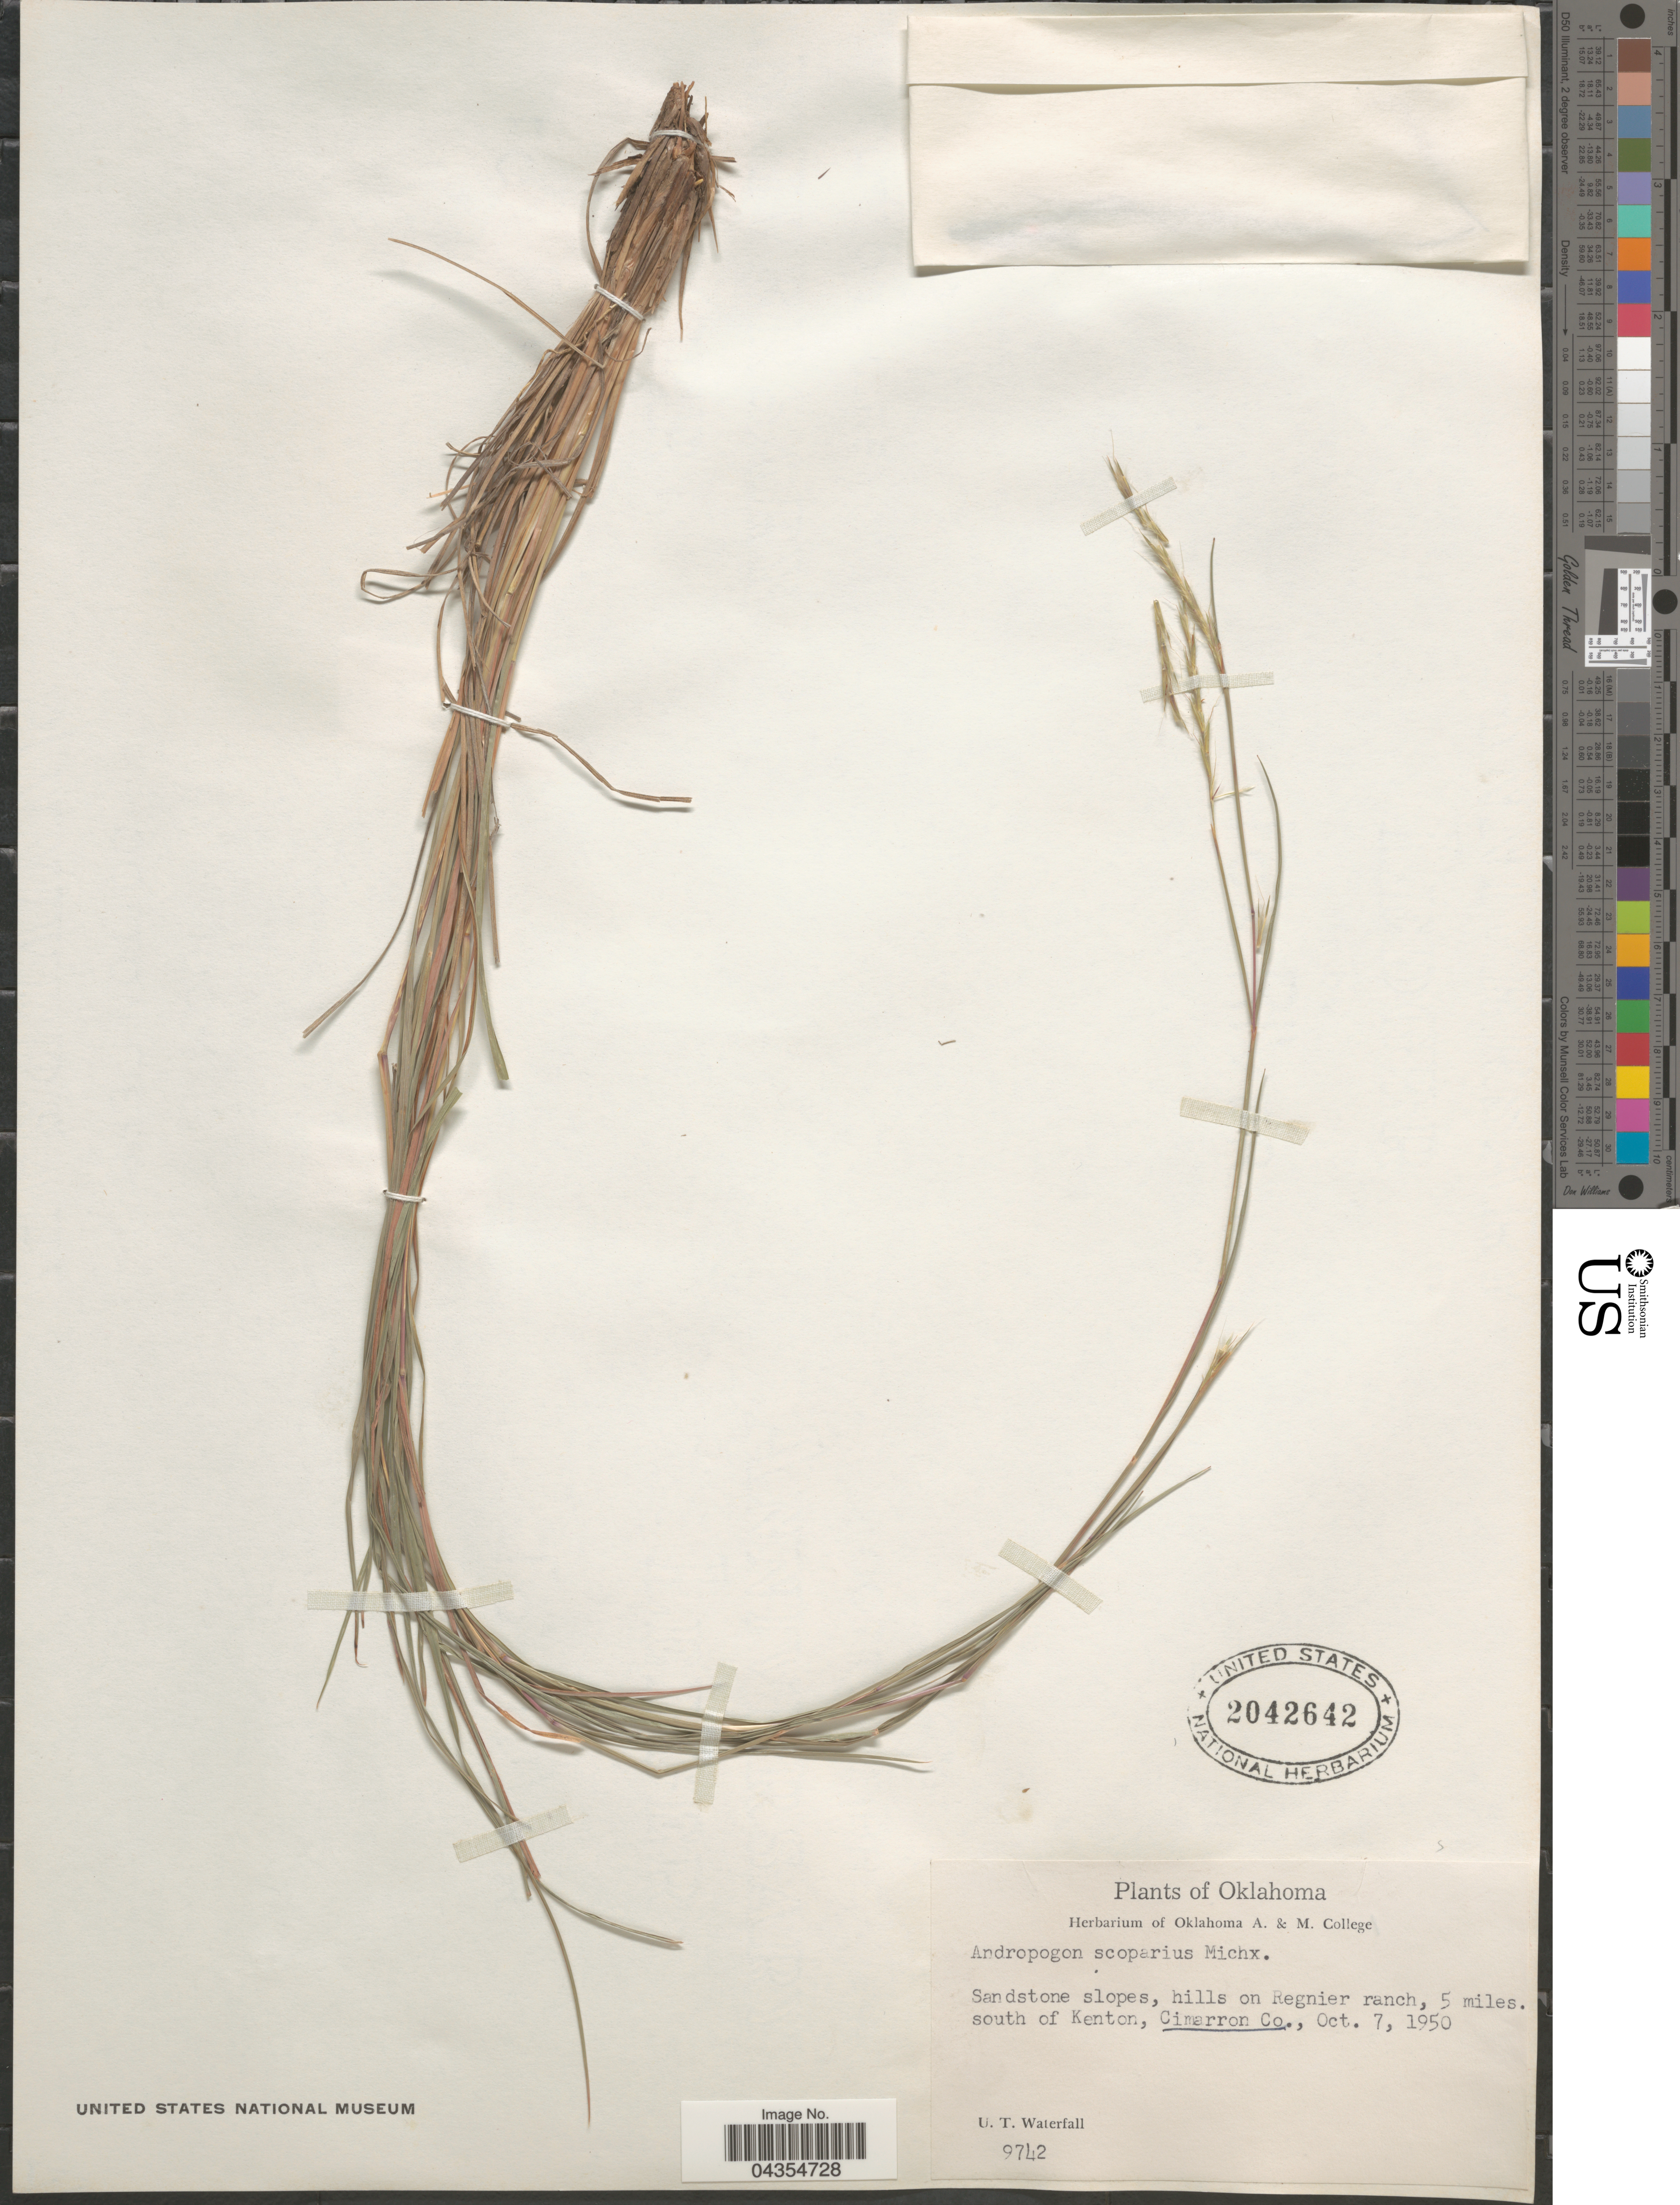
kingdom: Plantae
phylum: Tracheophyta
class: Liliopsida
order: Poales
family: Poaceae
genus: Schizachyrium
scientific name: Schizachyrium sanguineum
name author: (Retz.) Alston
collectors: U. T. Waterfall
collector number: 9742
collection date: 1950-10-07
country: United States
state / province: Oklahoma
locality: Sandstone slopes, hills on Regnier ranch, 5 miles. south of Kenton, Cimarron Co.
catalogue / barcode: US 2042642